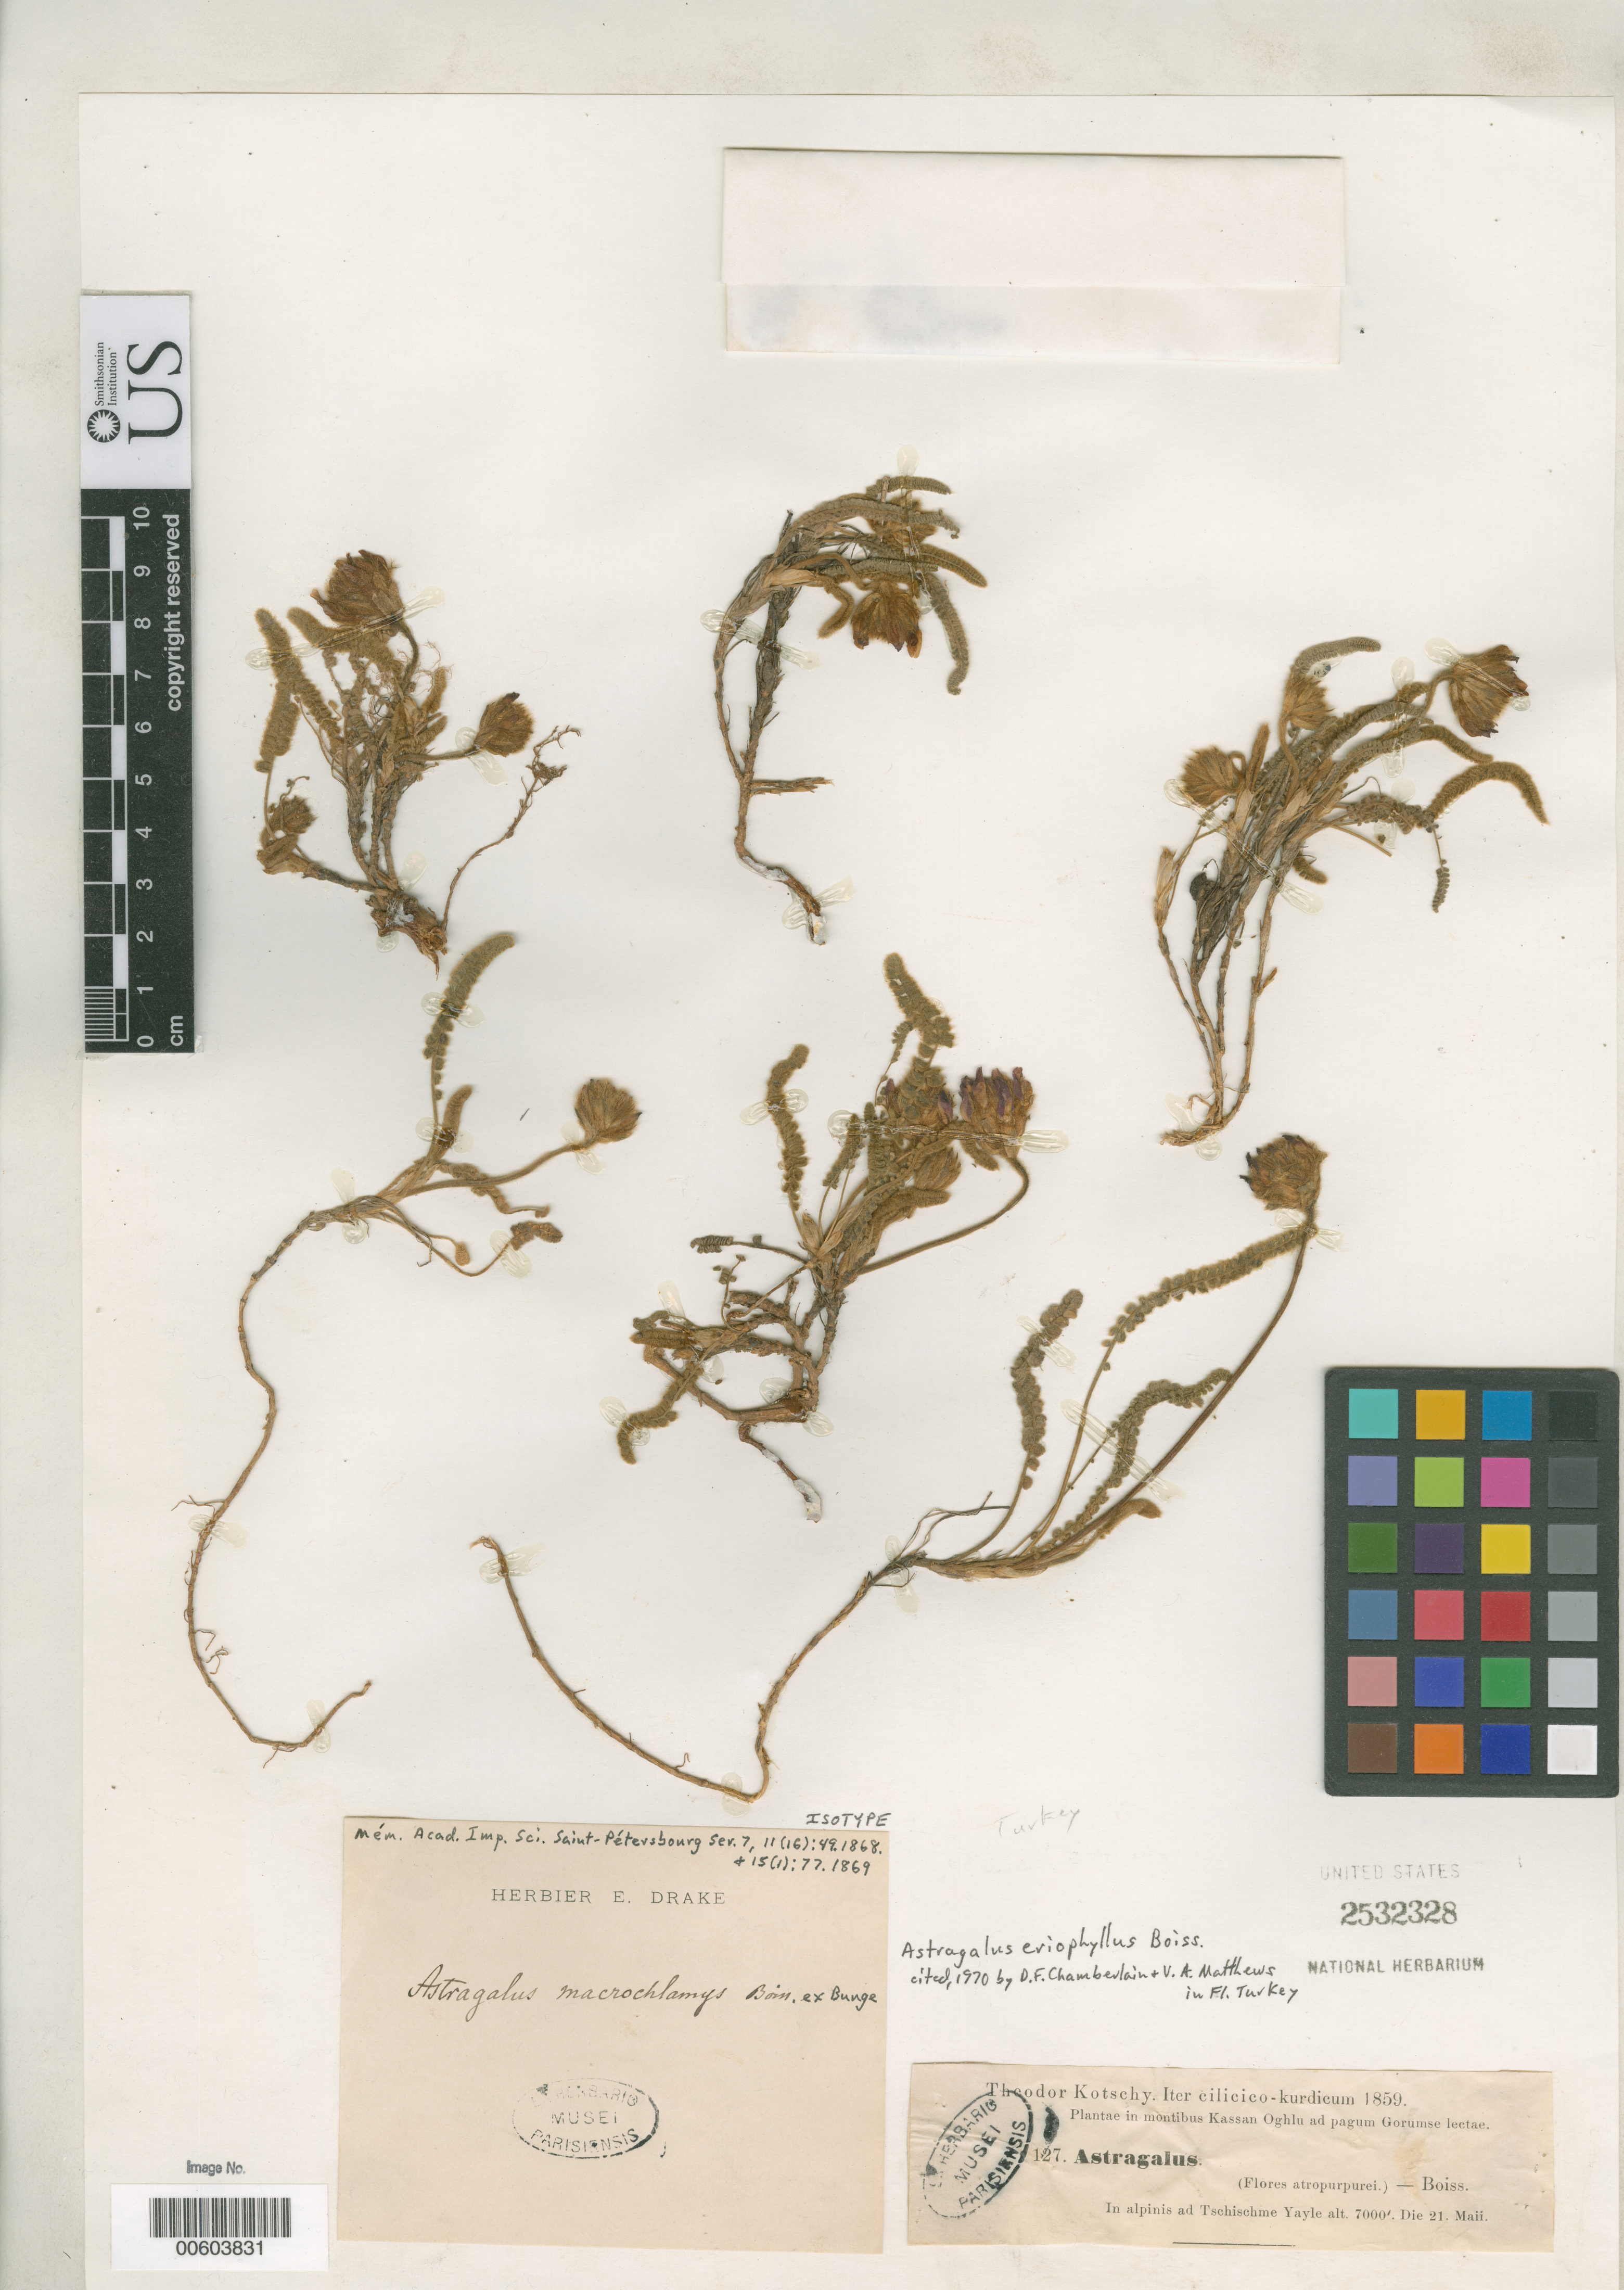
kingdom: Plantae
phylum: Tracheophyta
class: Magnoliopsida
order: Fabales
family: Fabaceae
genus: Astragalus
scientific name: Astragalus macrochlamys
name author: Boiss. ex Bunge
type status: Isotype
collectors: K. G. Kotschy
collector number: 127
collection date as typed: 21 May 1859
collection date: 1859-05-21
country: Turkey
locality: In Alpinis ad Tschischme Yayle.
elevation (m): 2134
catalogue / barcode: US 2532328